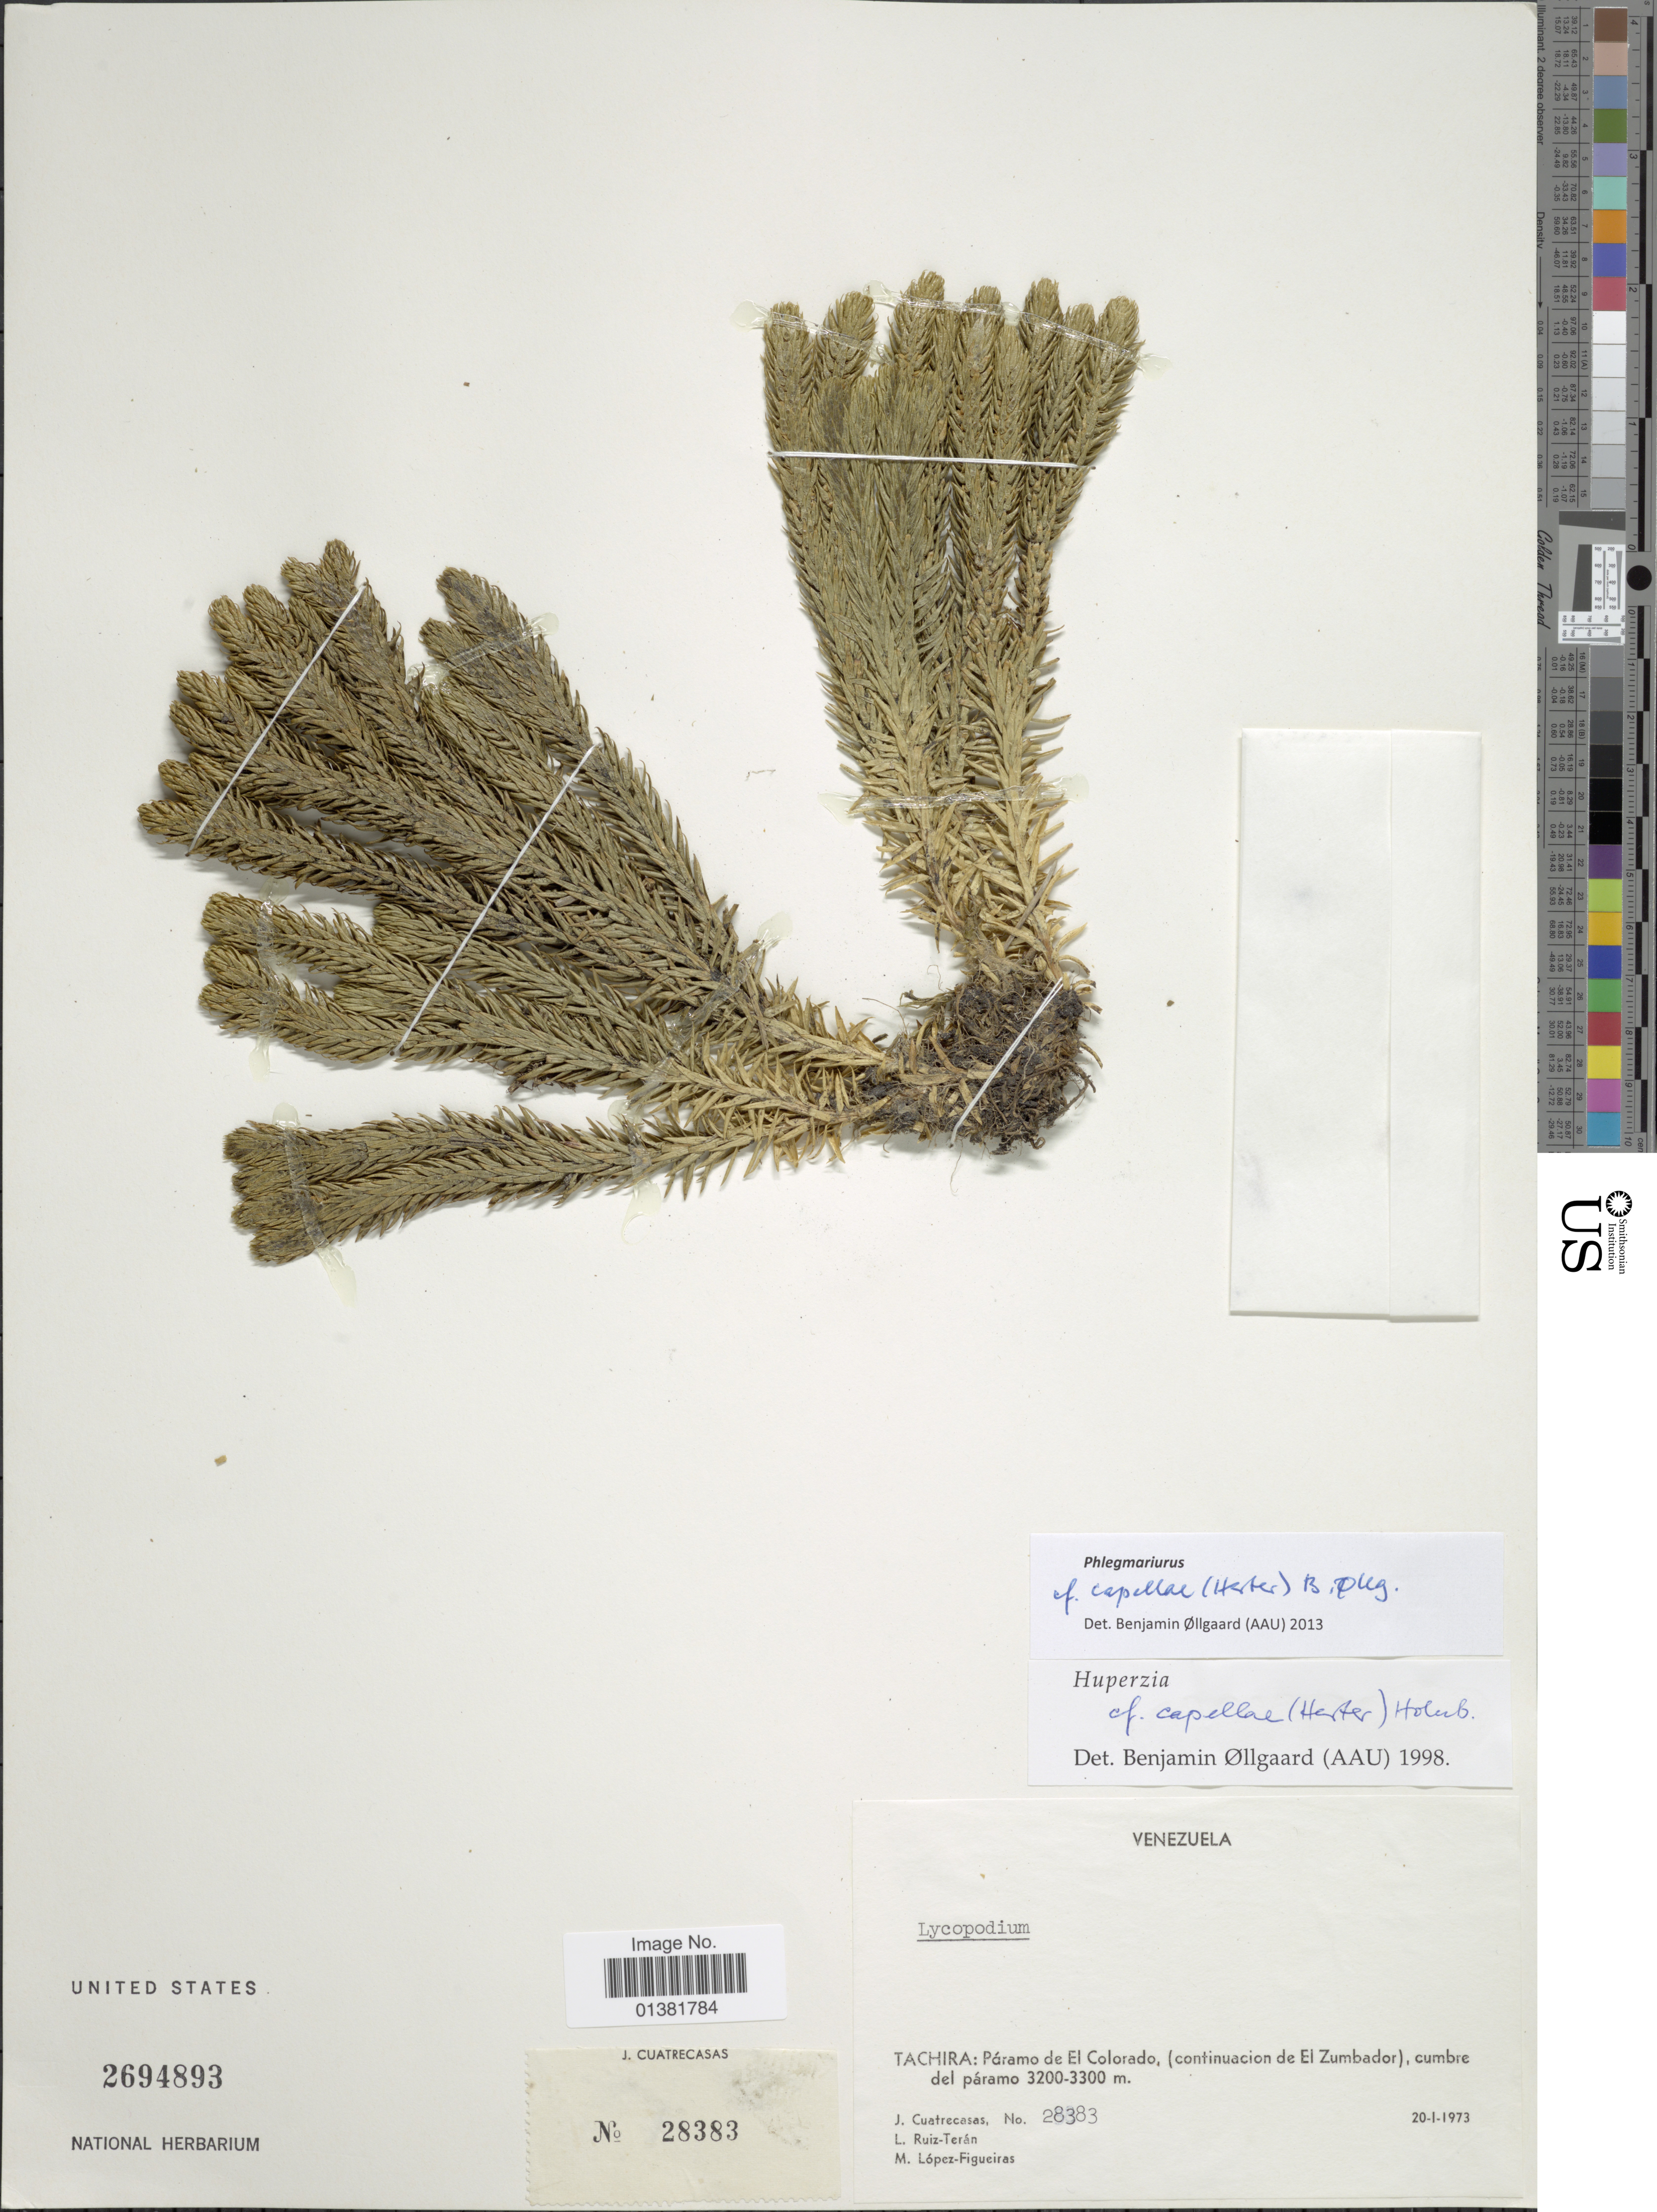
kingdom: Plantae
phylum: Tracheophyta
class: Lycopodiopsida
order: Lycopodiales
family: Lycopodiaceae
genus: Phlegmariurus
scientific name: Phlegmariurus capellae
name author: (Herter) B. Øllg.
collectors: J. Cuatrecasas, L. E. Ruíz-Terán & M. López Figueiras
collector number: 28383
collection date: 1973-01-20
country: Venezuela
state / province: Tachira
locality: Páramo de El Colorado, (continuacion de El Zumbador), cumbre del páramo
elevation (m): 3200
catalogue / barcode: US 2694893